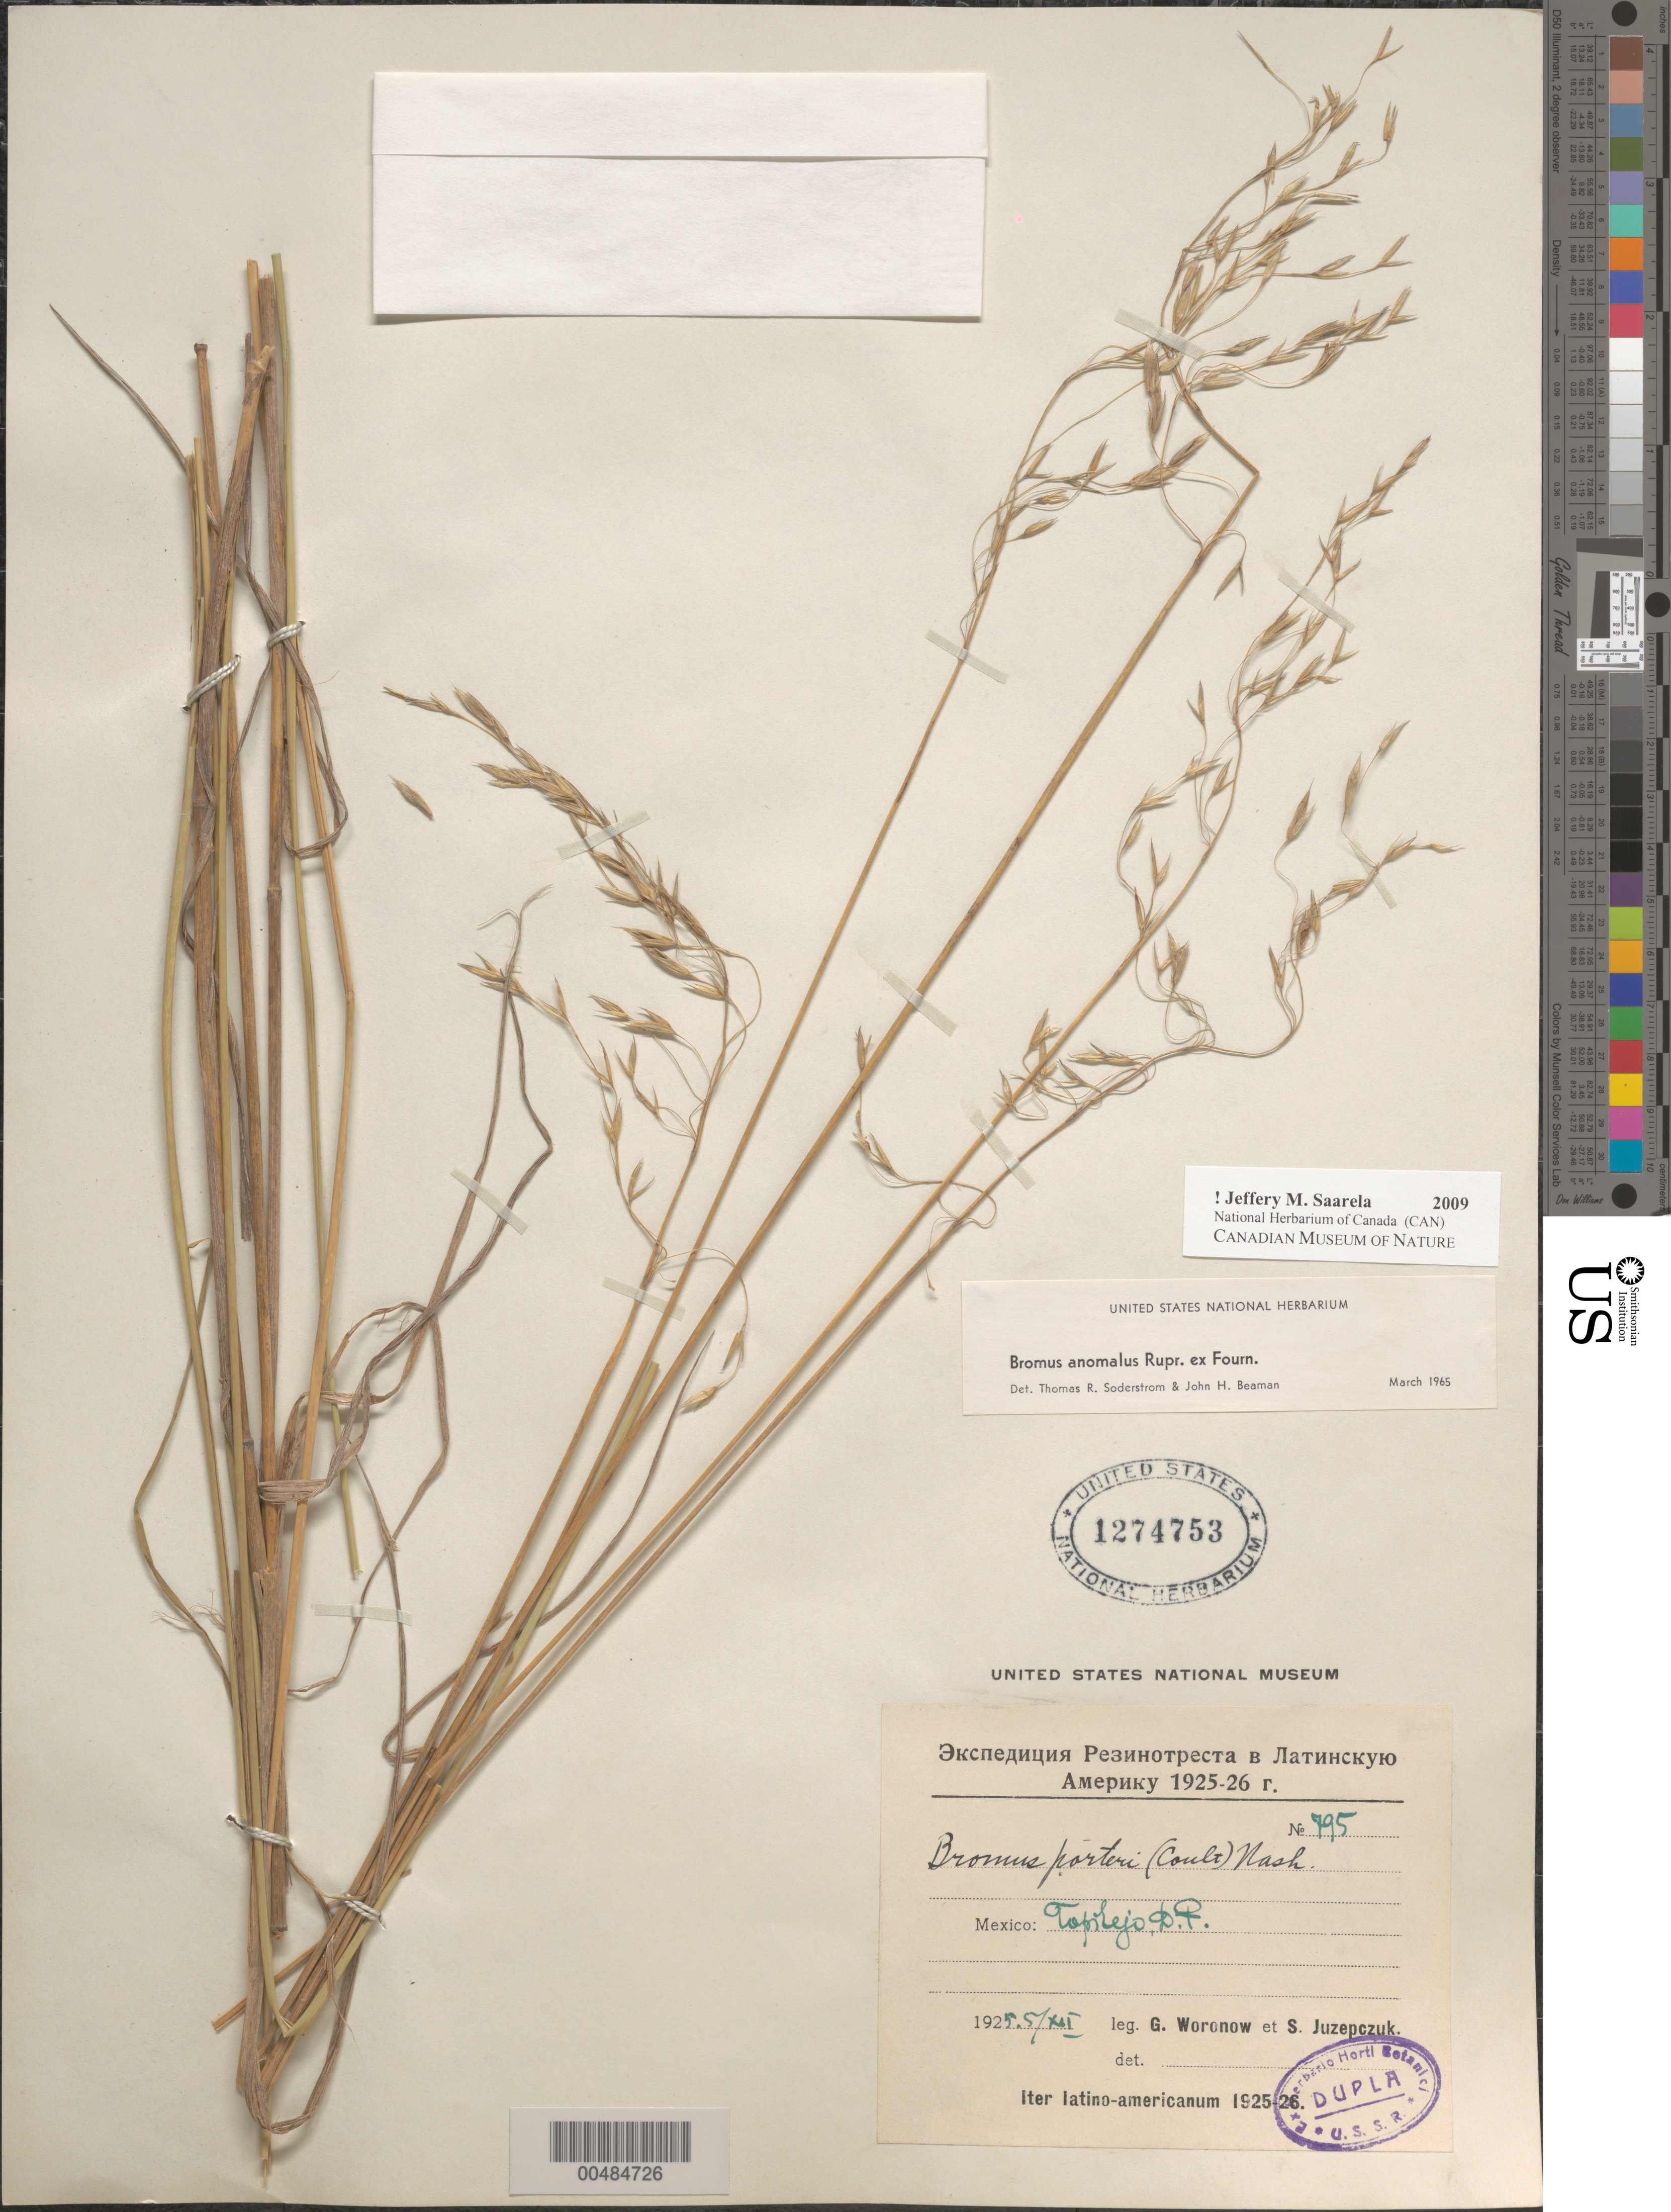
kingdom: Plantae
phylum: Tracheophyta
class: Liliopsida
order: Poales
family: Poaceae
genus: Bromus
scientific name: Bromus anomalus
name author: Rupr. ex E. Fourn.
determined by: Soderstrom, T. R.; Beaman, J. H.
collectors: G. Woronow & S. V. Juzepczuk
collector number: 795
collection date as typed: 5 Dec 1925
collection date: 1925-12-05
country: Mexico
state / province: Distrito Federal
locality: Toplejo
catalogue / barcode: US 1274753